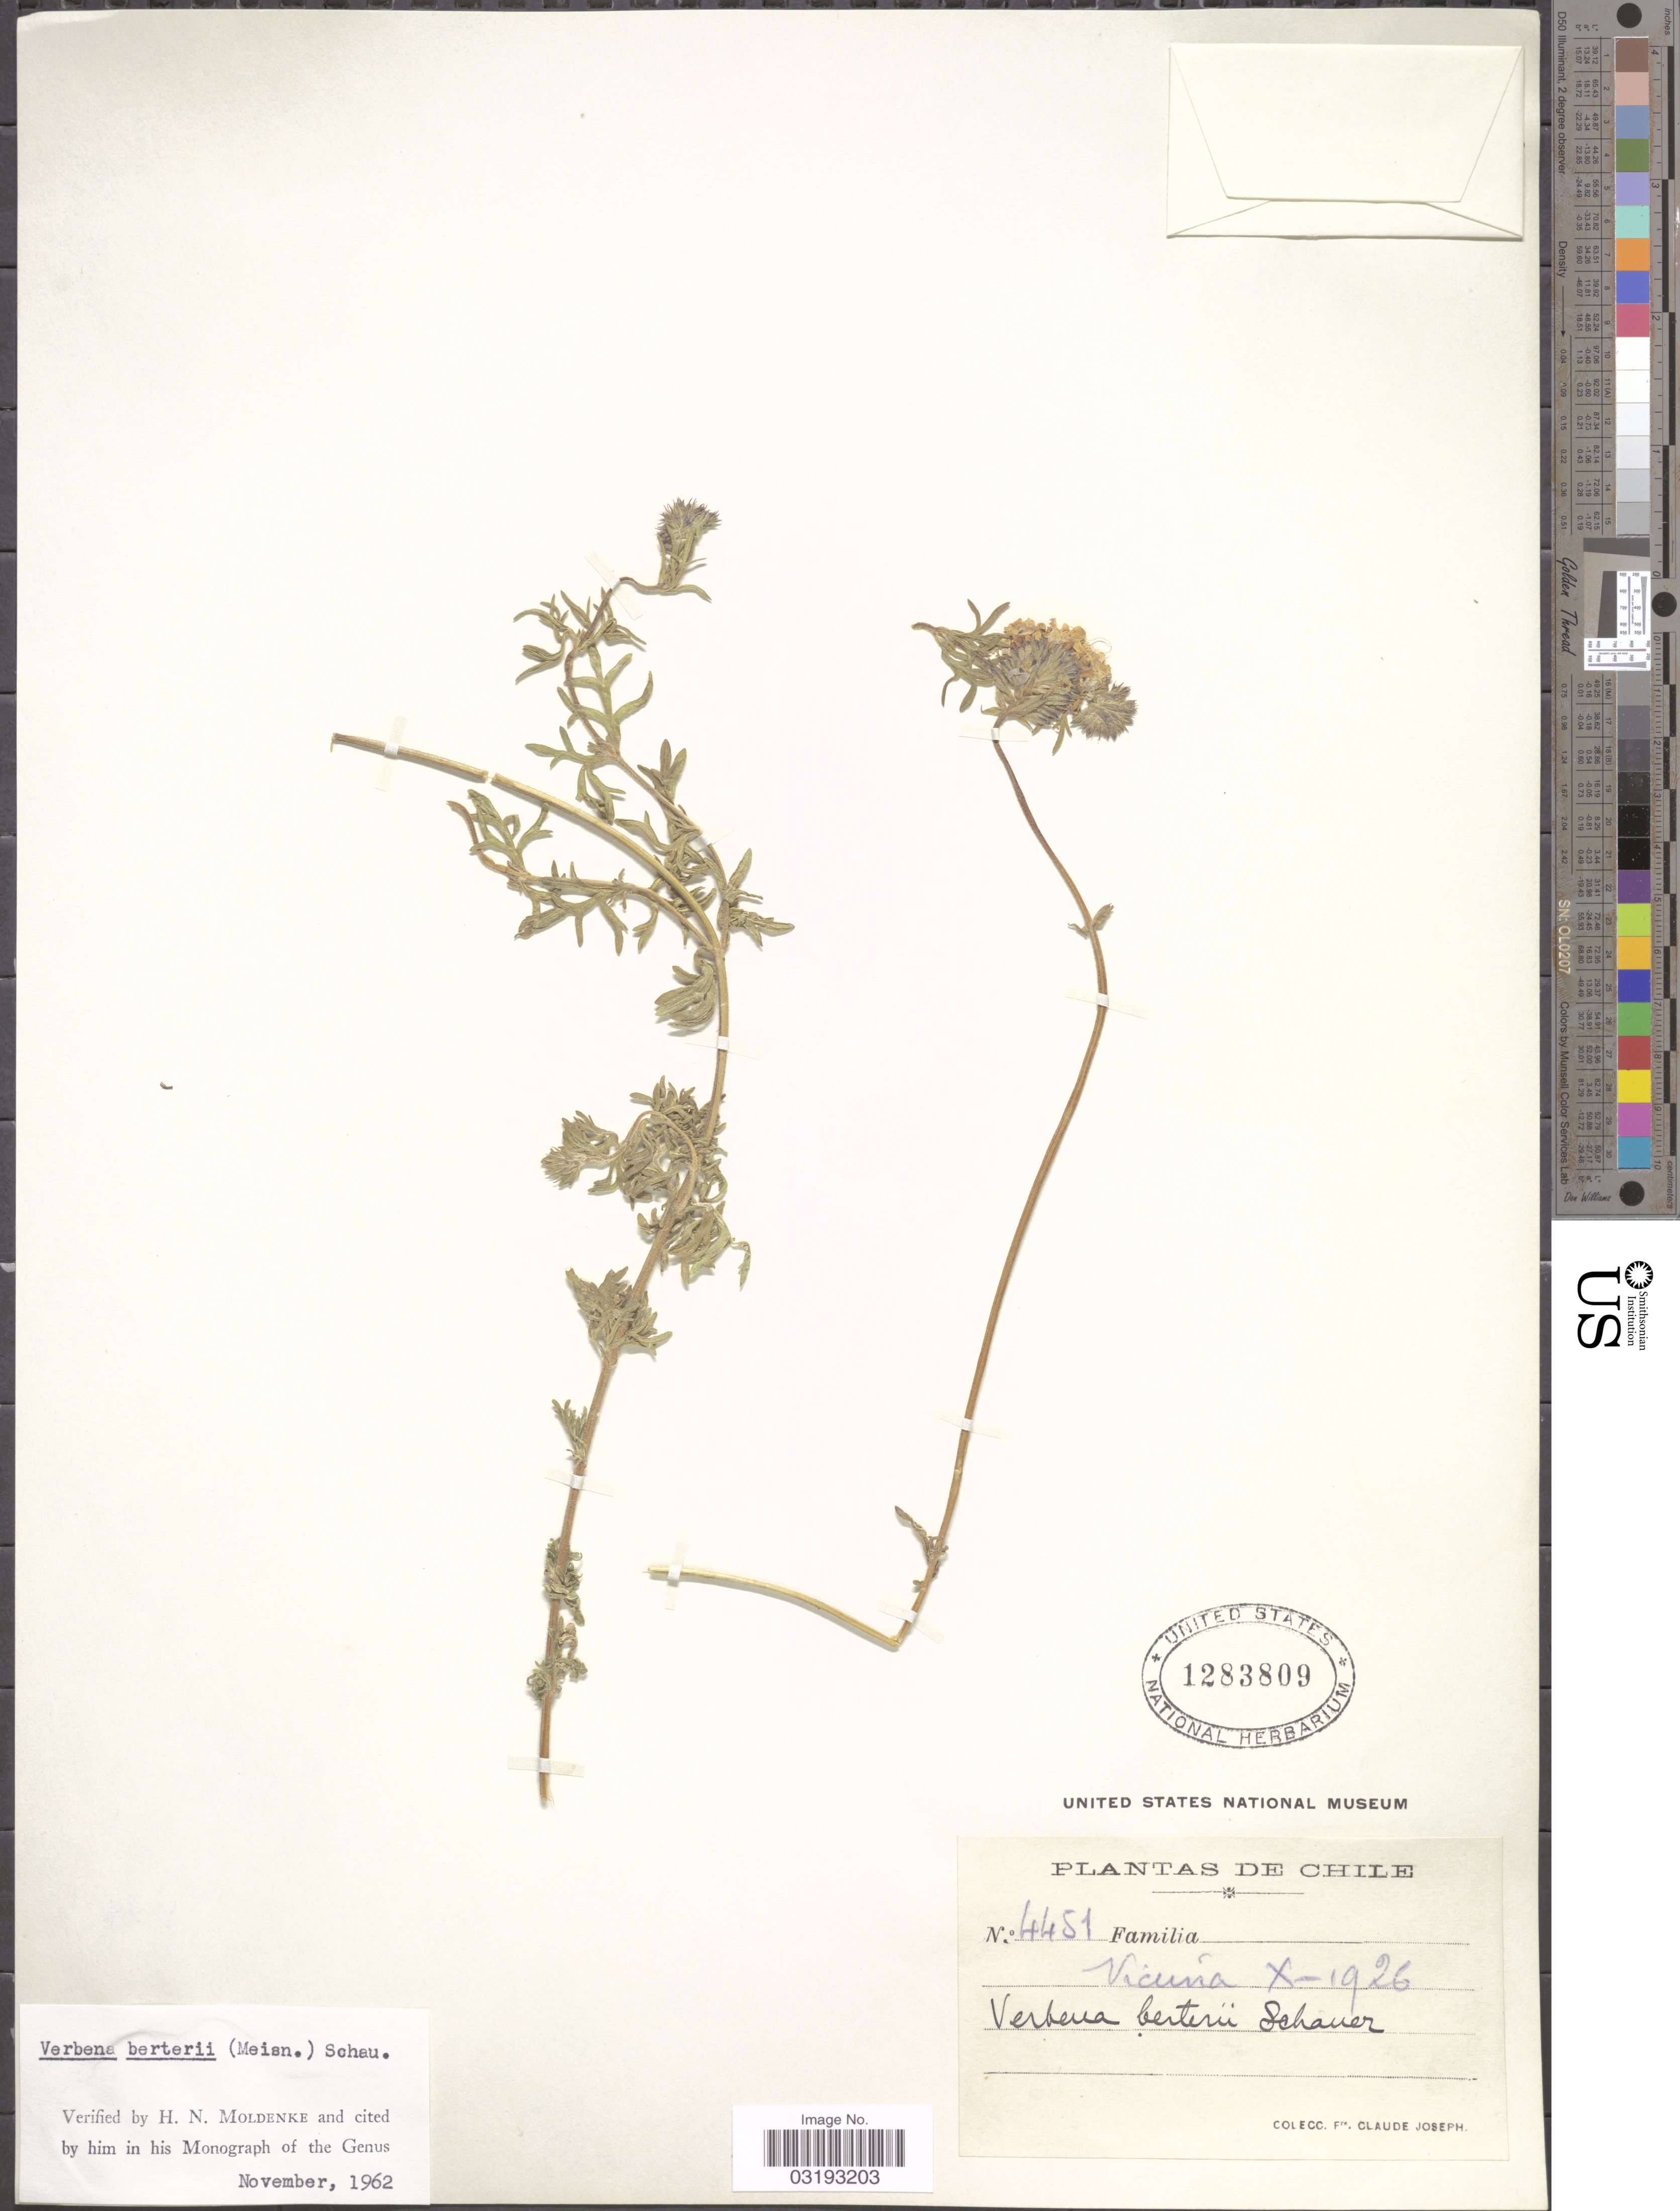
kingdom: Plantae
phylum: Tracheophyta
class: Magnoliopsida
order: Lamiales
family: Verbenaceae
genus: Verbena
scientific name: Verbena berteroi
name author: (Meisn.) Schauer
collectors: Bro. Claude-Joseph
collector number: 4451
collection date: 1926-10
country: Chile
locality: Vicuña.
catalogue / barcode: US 1283809